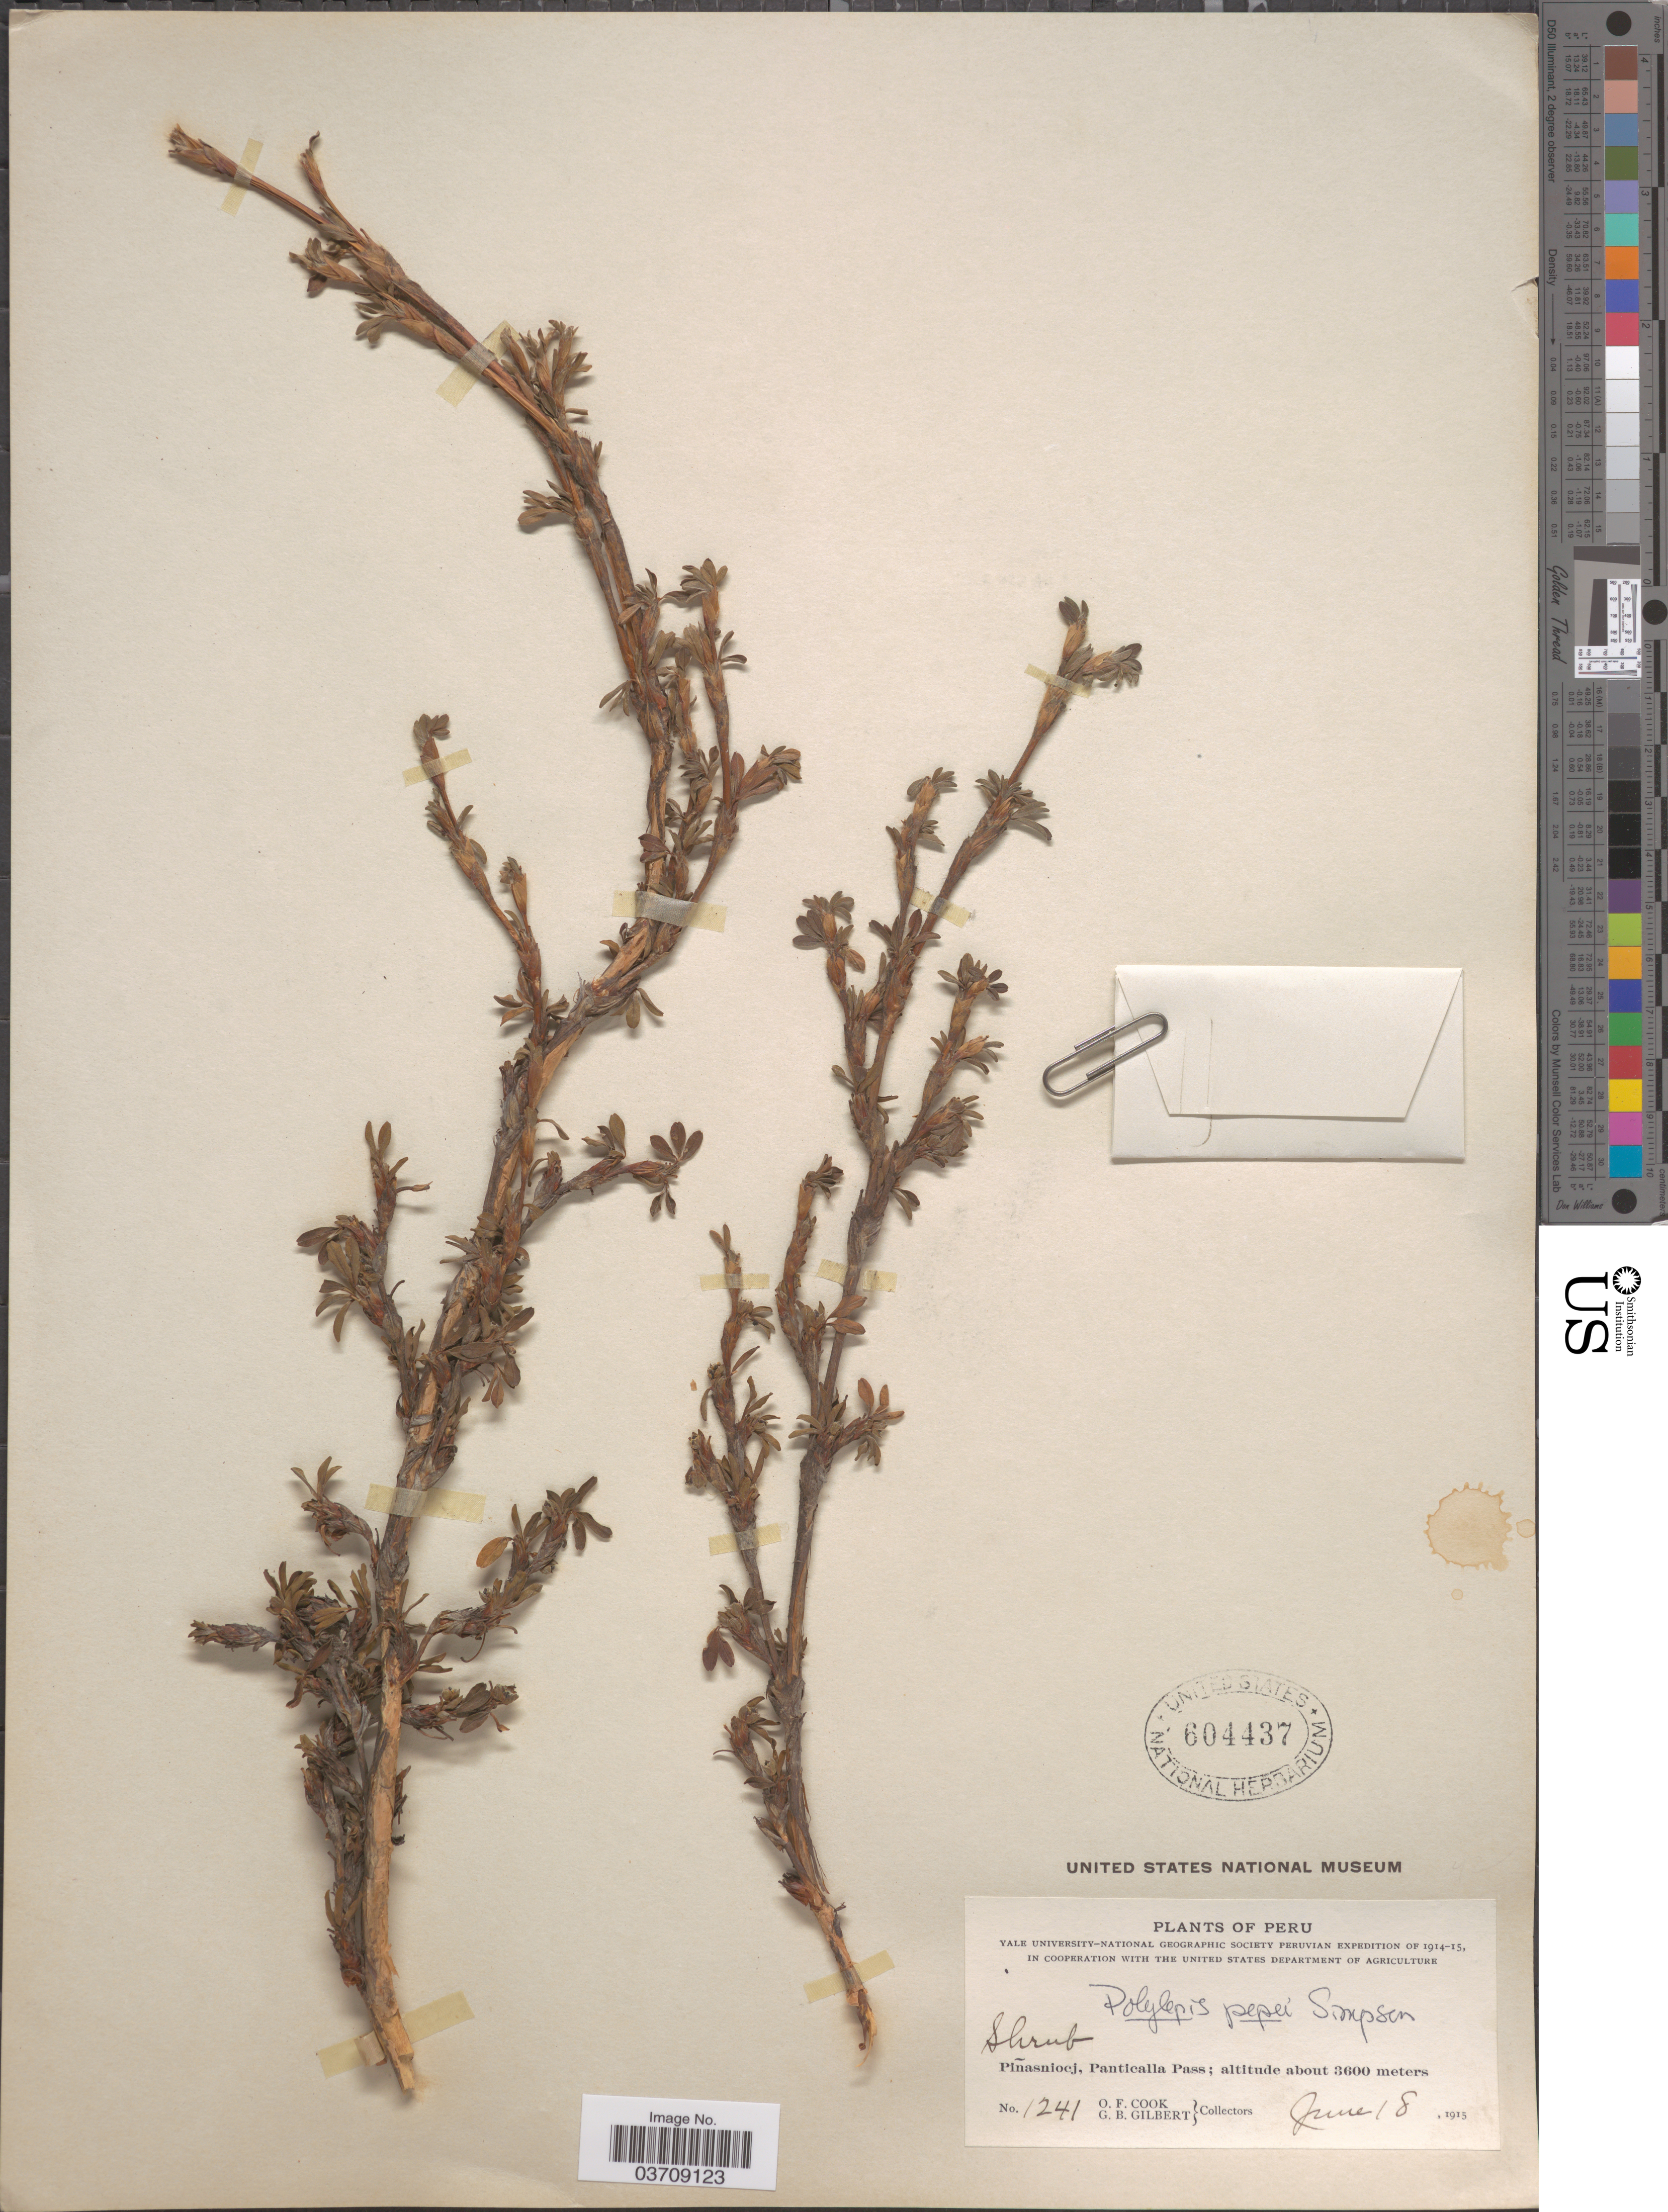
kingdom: Plantae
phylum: Tracheophyta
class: Magnoliopsida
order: Rosales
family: Rosaceae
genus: Polylepis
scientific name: Polylepis pepei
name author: B.B. Simpson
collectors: O. F. Cook & G. B. Gilbert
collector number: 1241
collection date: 1915-06-18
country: Peru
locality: Piñasniocj, Panticalla Pass.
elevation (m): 3600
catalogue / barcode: US 604437